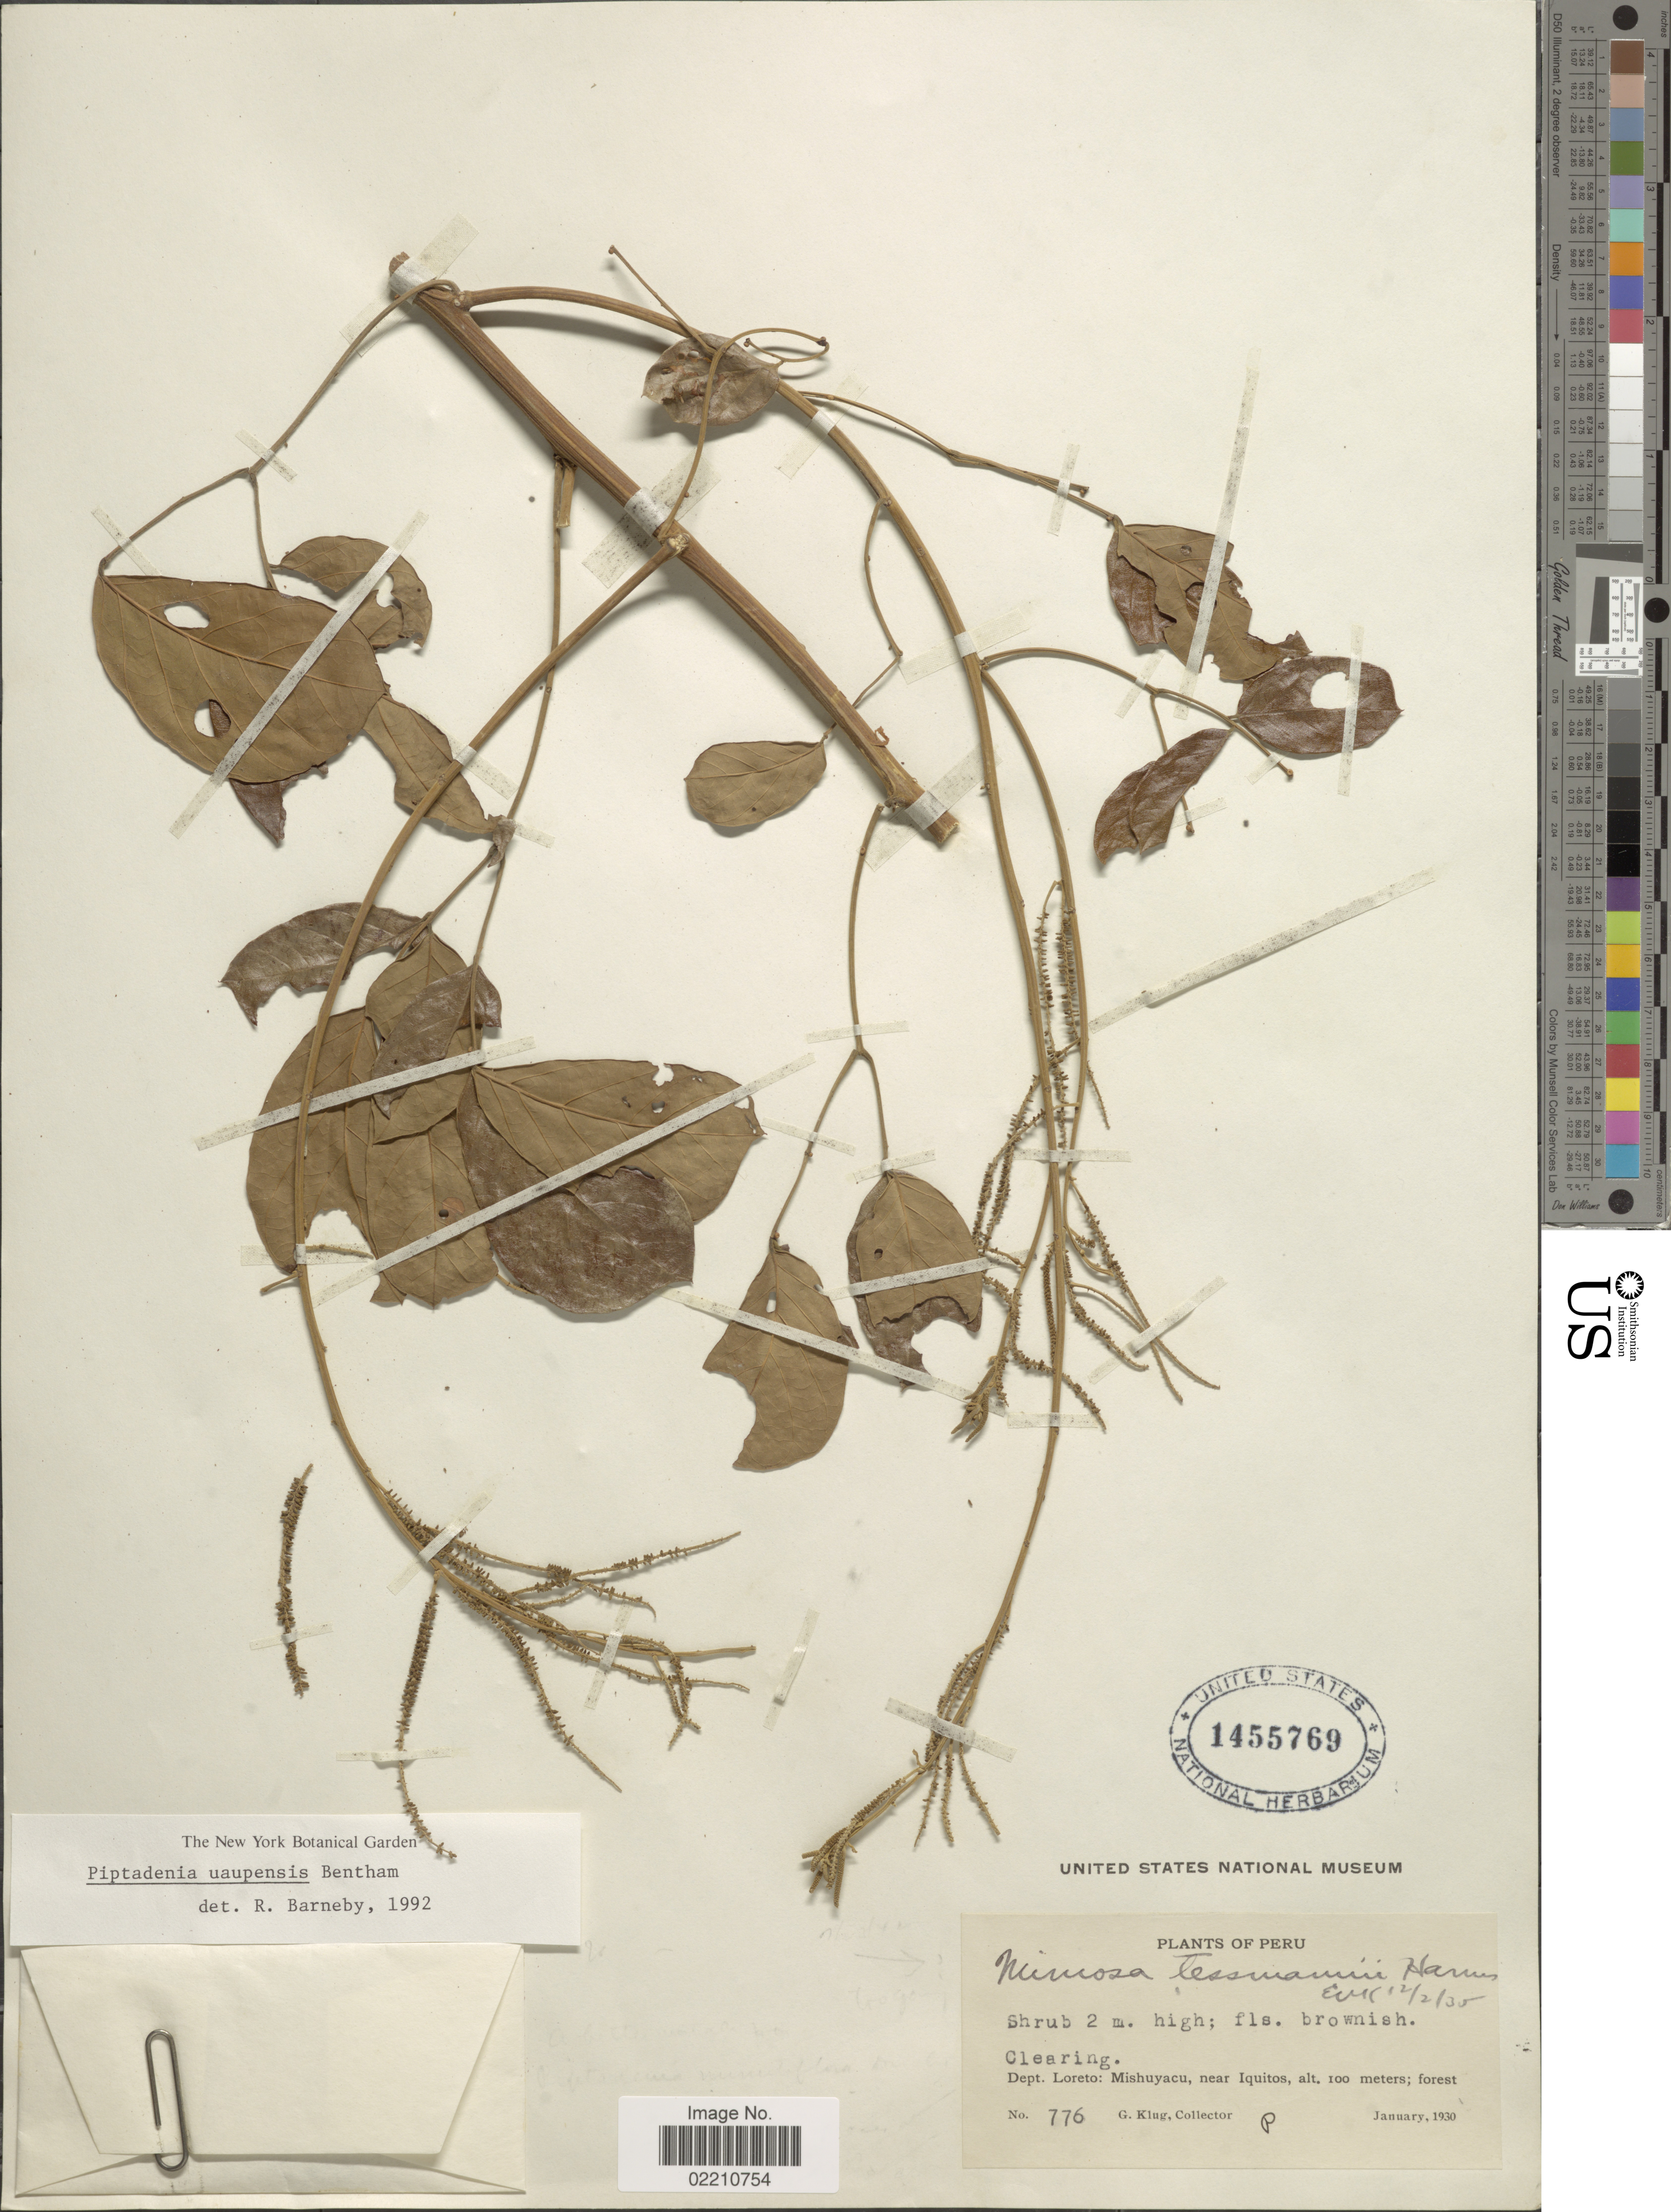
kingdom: Plantae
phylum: Tracheophyta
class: Magnoliopsida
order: Fabales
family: Fabaceae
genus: Piptadenia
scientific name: Piptadenia uaupensis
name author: Benth.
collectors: G. Klug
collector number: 776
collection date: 1930-01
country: Peru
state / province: Loreto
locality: Clearing, Mishuyacu, near Iquitos; forest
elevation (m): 100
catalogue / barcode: US 1455769